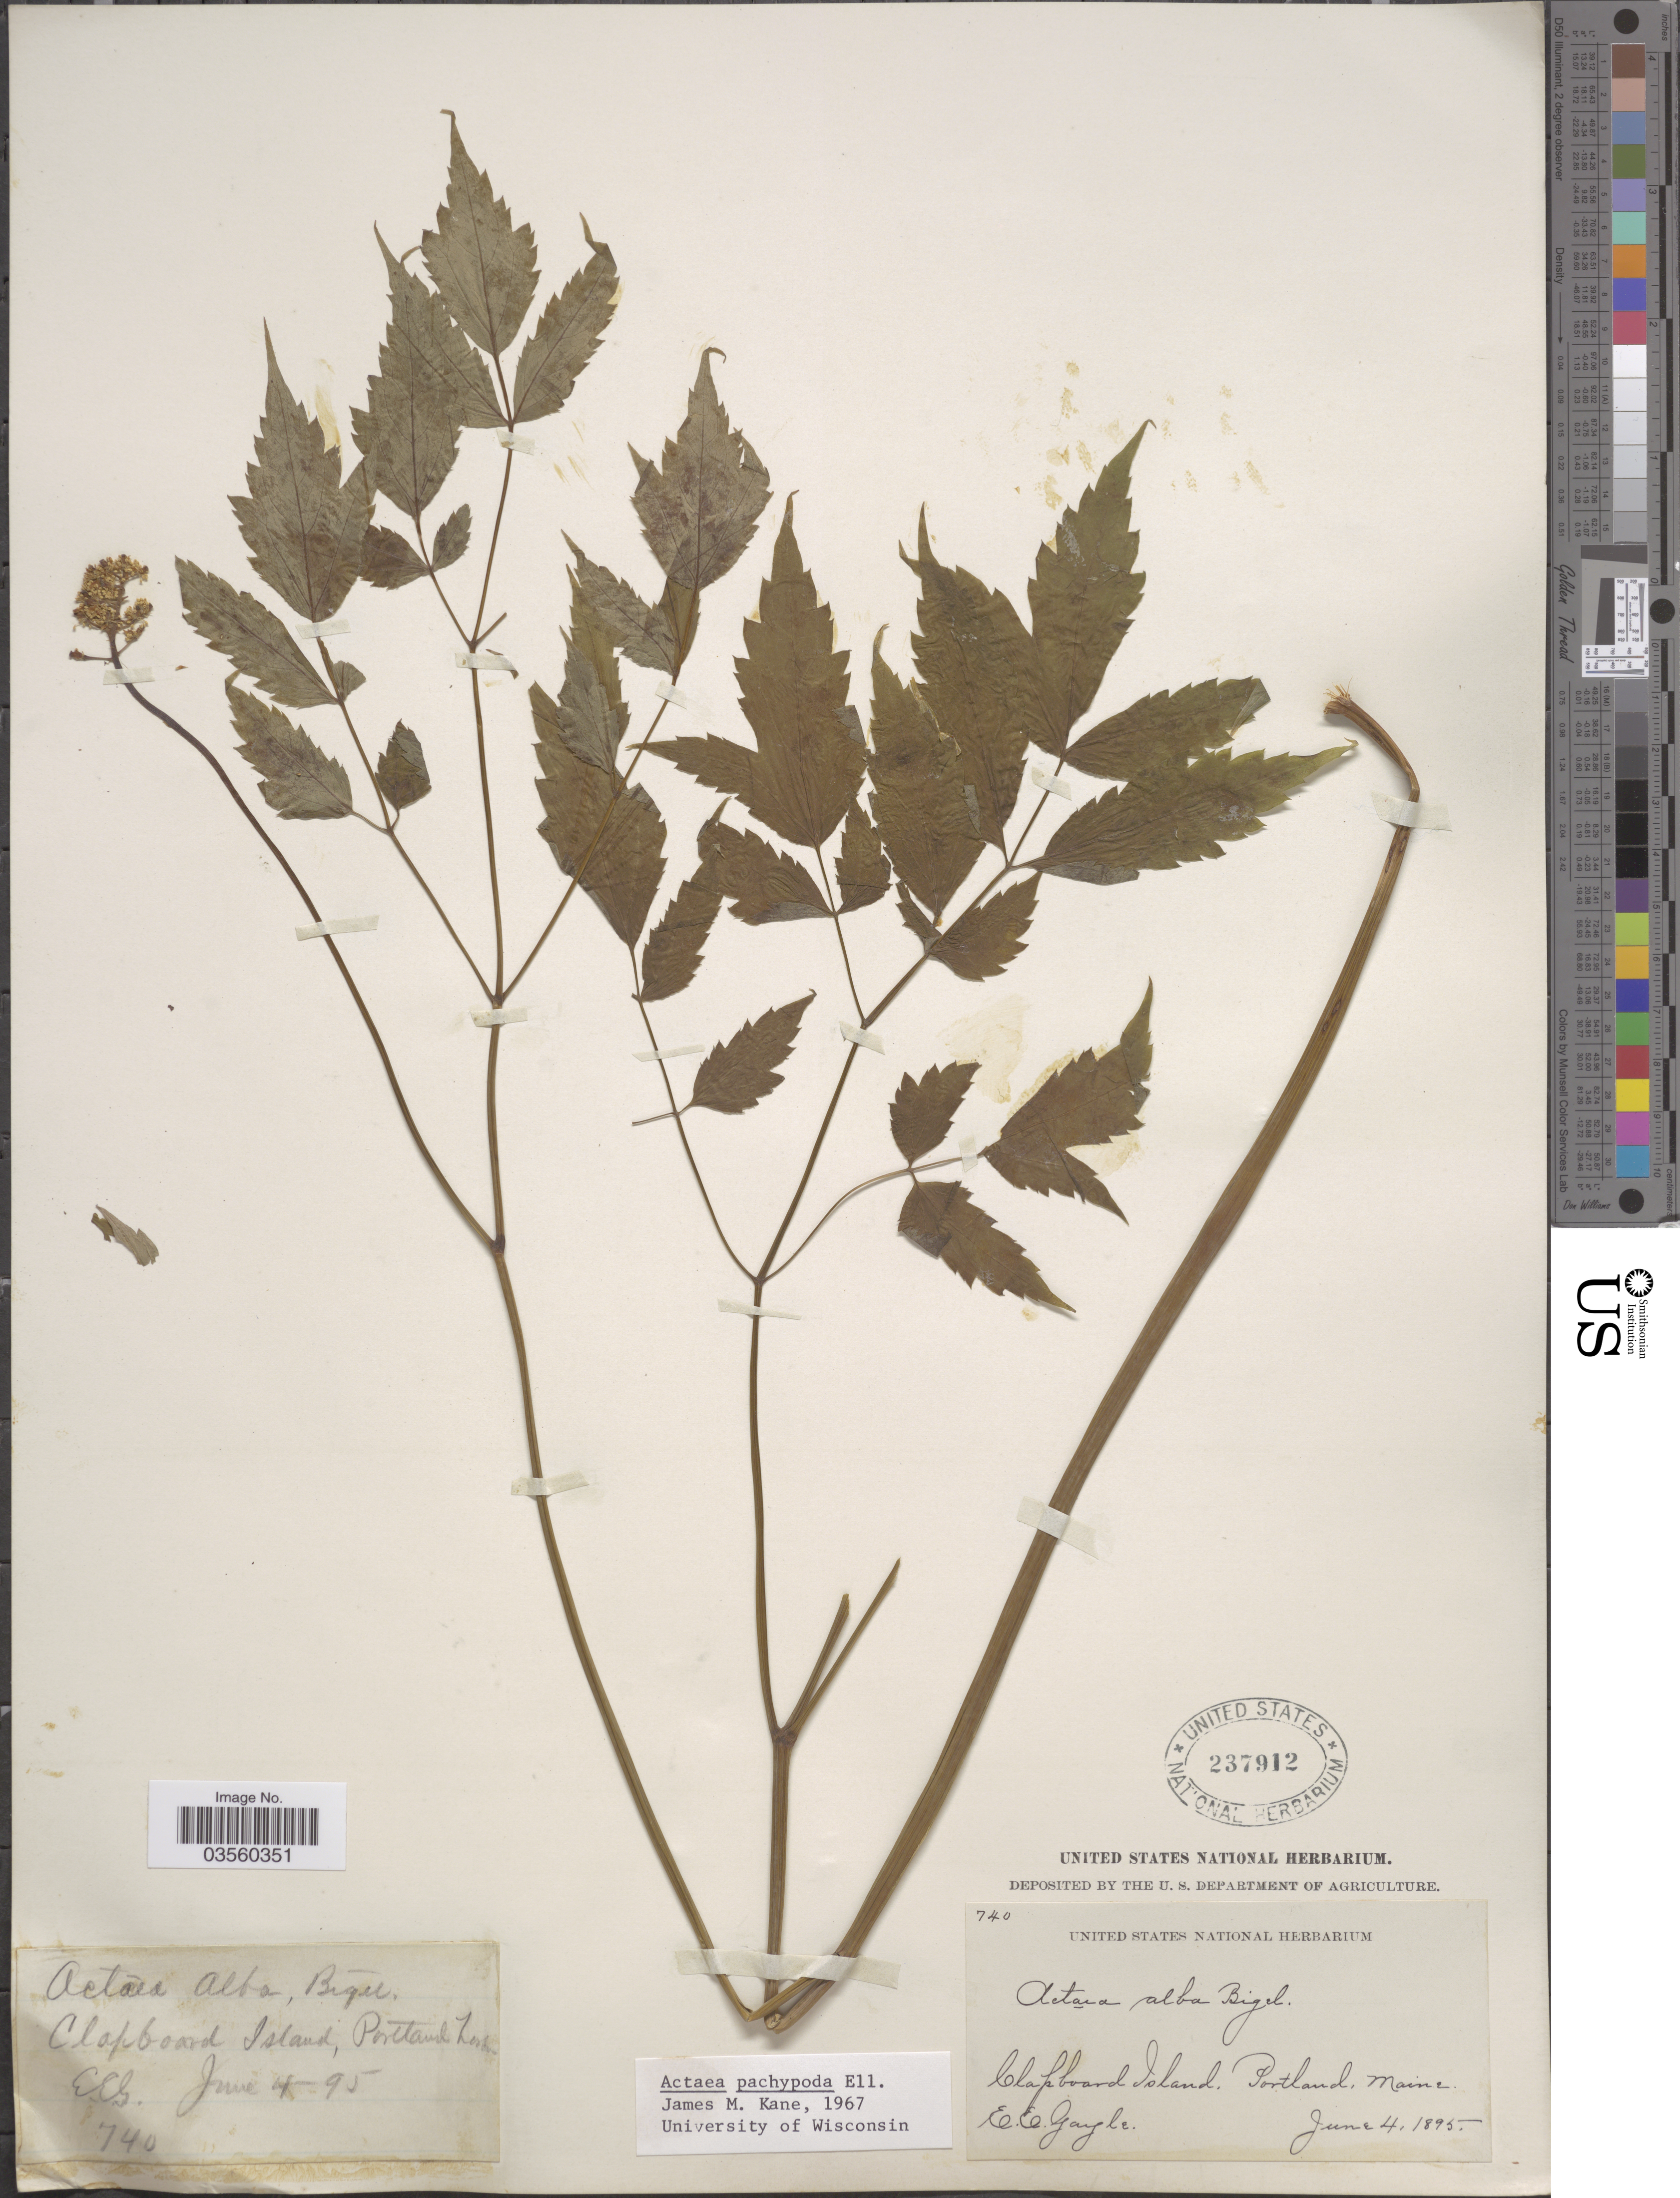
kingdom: Plantae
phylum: Tracheophyta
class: Magnoliopsida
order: Ranunculales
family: Ranunculaceae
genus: Actaea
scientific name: Actaea pachypoda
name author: Elliott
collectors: E. Gayle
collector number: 740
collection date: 1895-06-04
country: United States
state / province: Maine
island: Clapboard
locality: Clapboard Island, Portland.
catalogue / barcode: US 237912